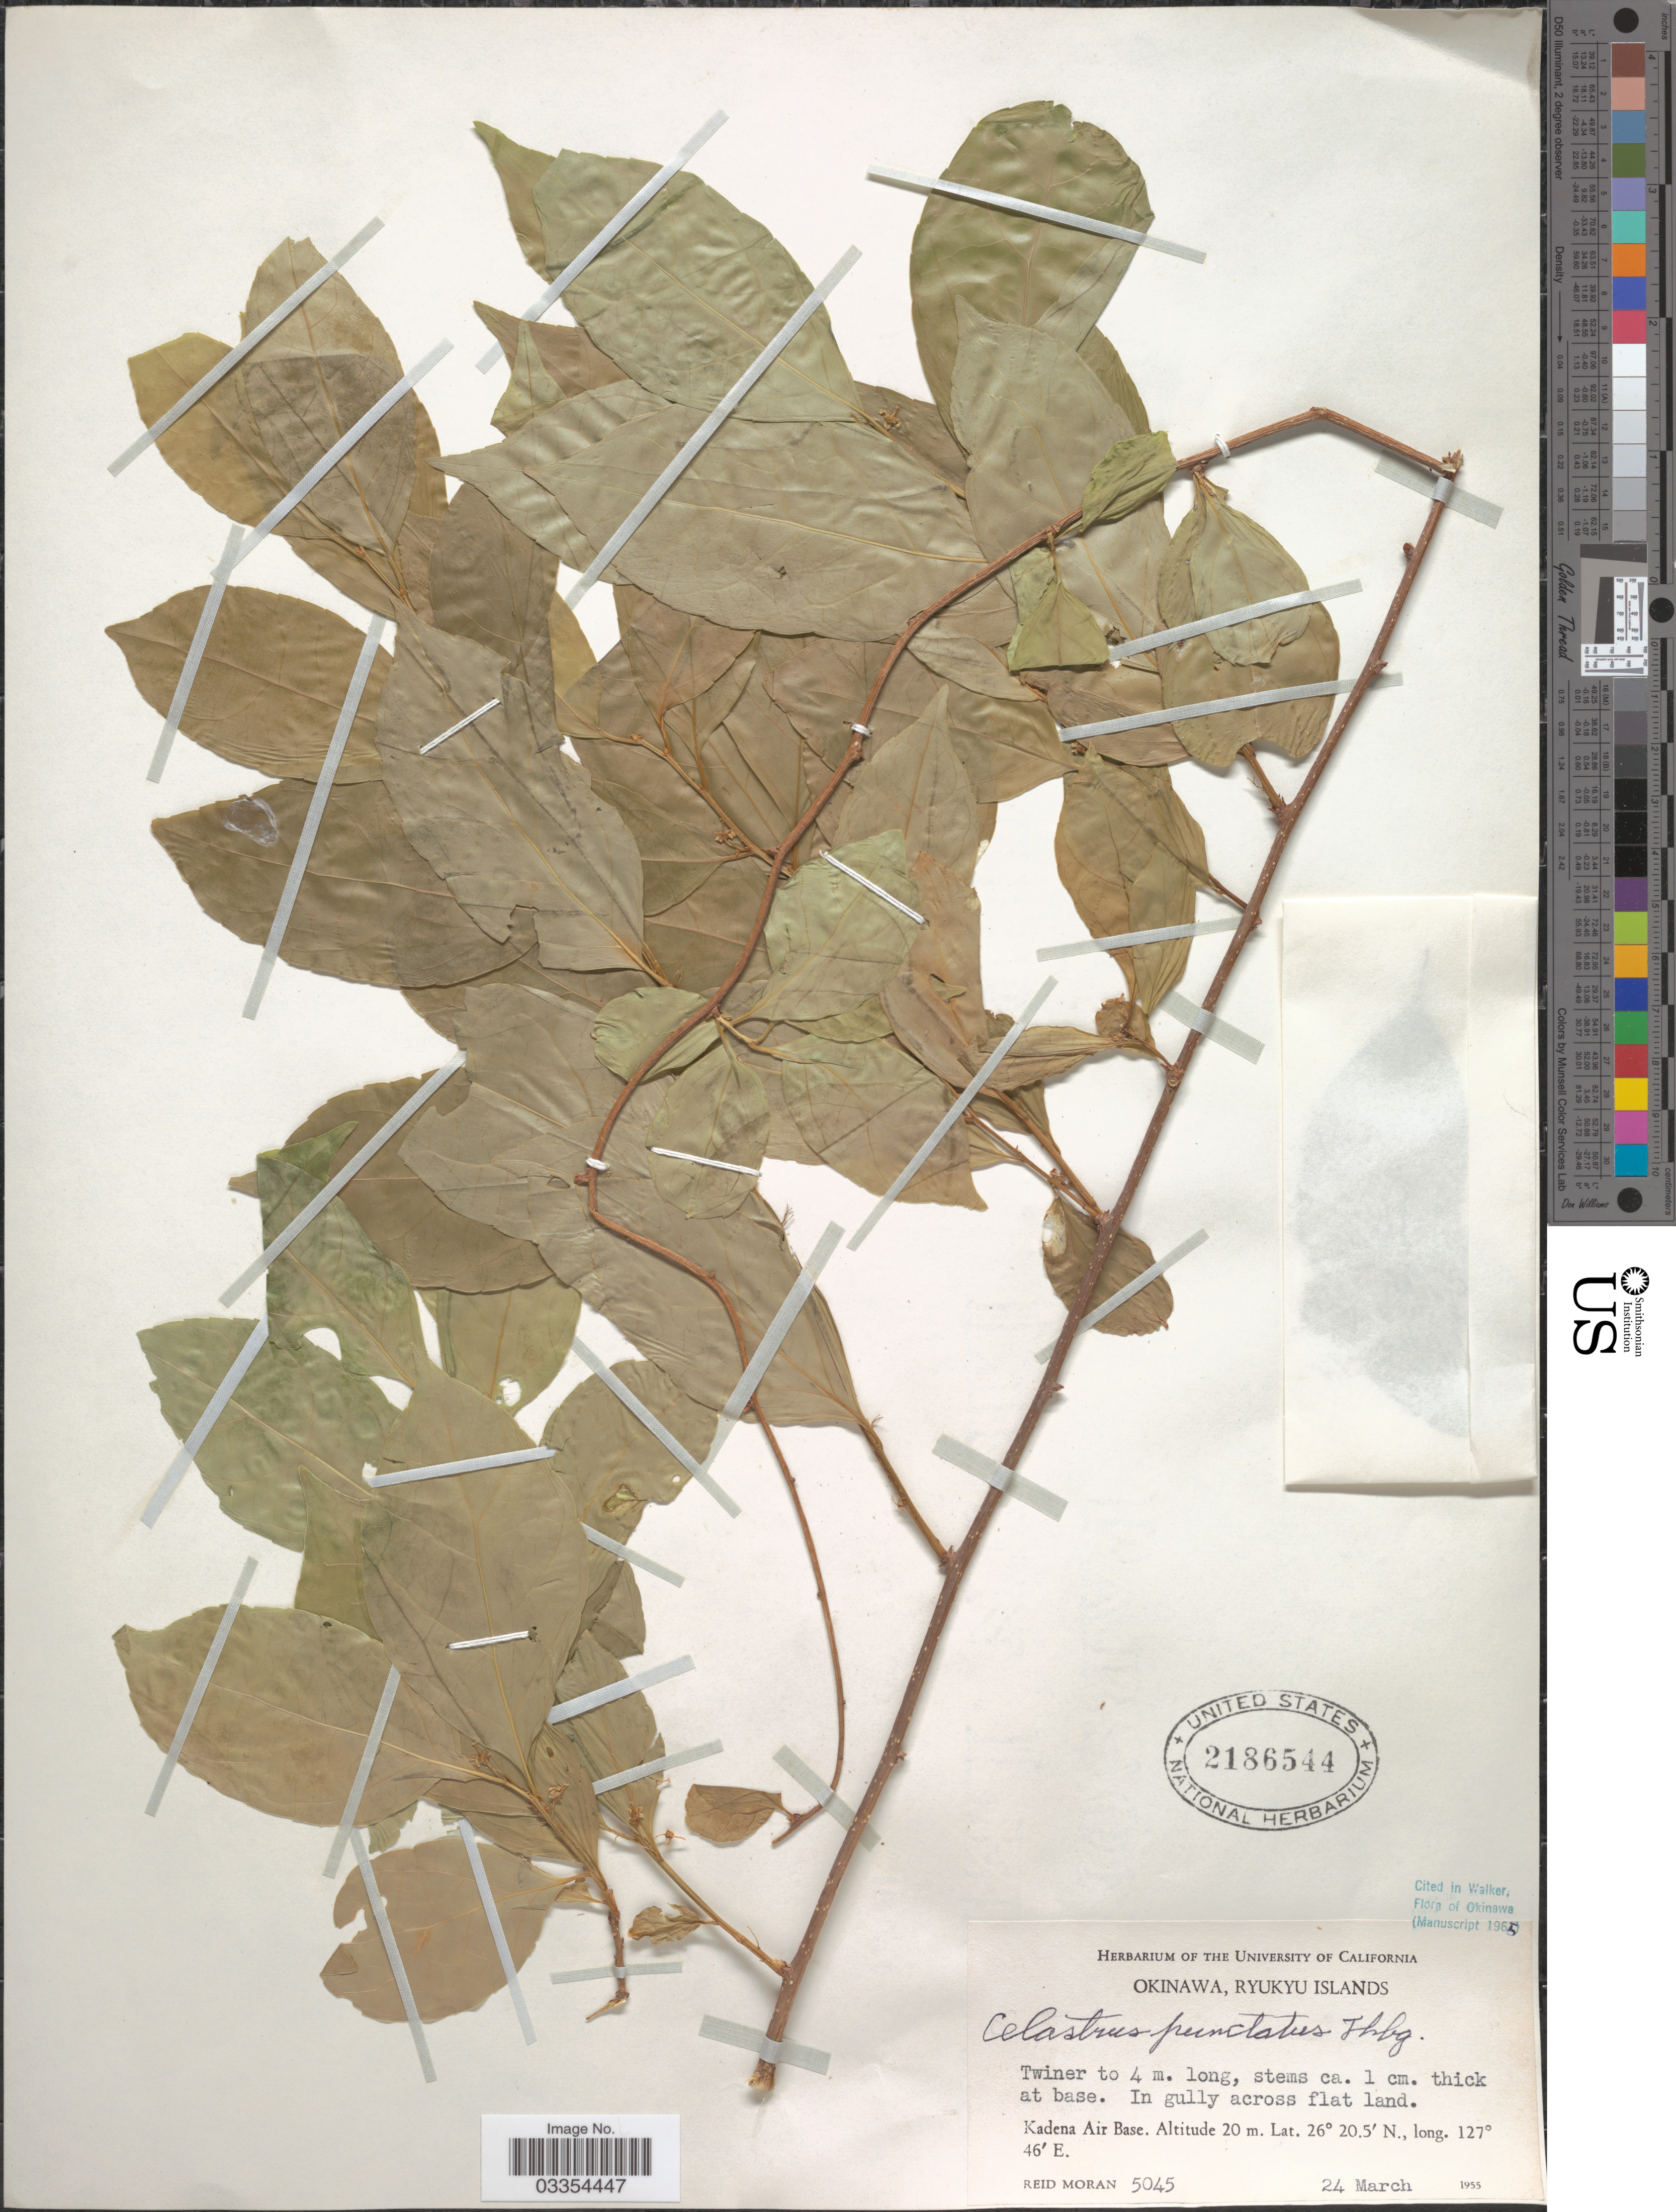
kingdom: Plantae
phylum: Tracheophyta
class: Magnoliopsida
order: Celastrales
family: Celastraceae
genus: Celastrus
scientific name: Celastrus punctatus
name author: Thunb.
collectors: R. Moran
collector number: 5045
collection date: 1955-03-24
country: Japan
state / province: Okinawa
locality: Ryukyu Islands, Kadena Air Base.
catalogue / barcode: US 2186544